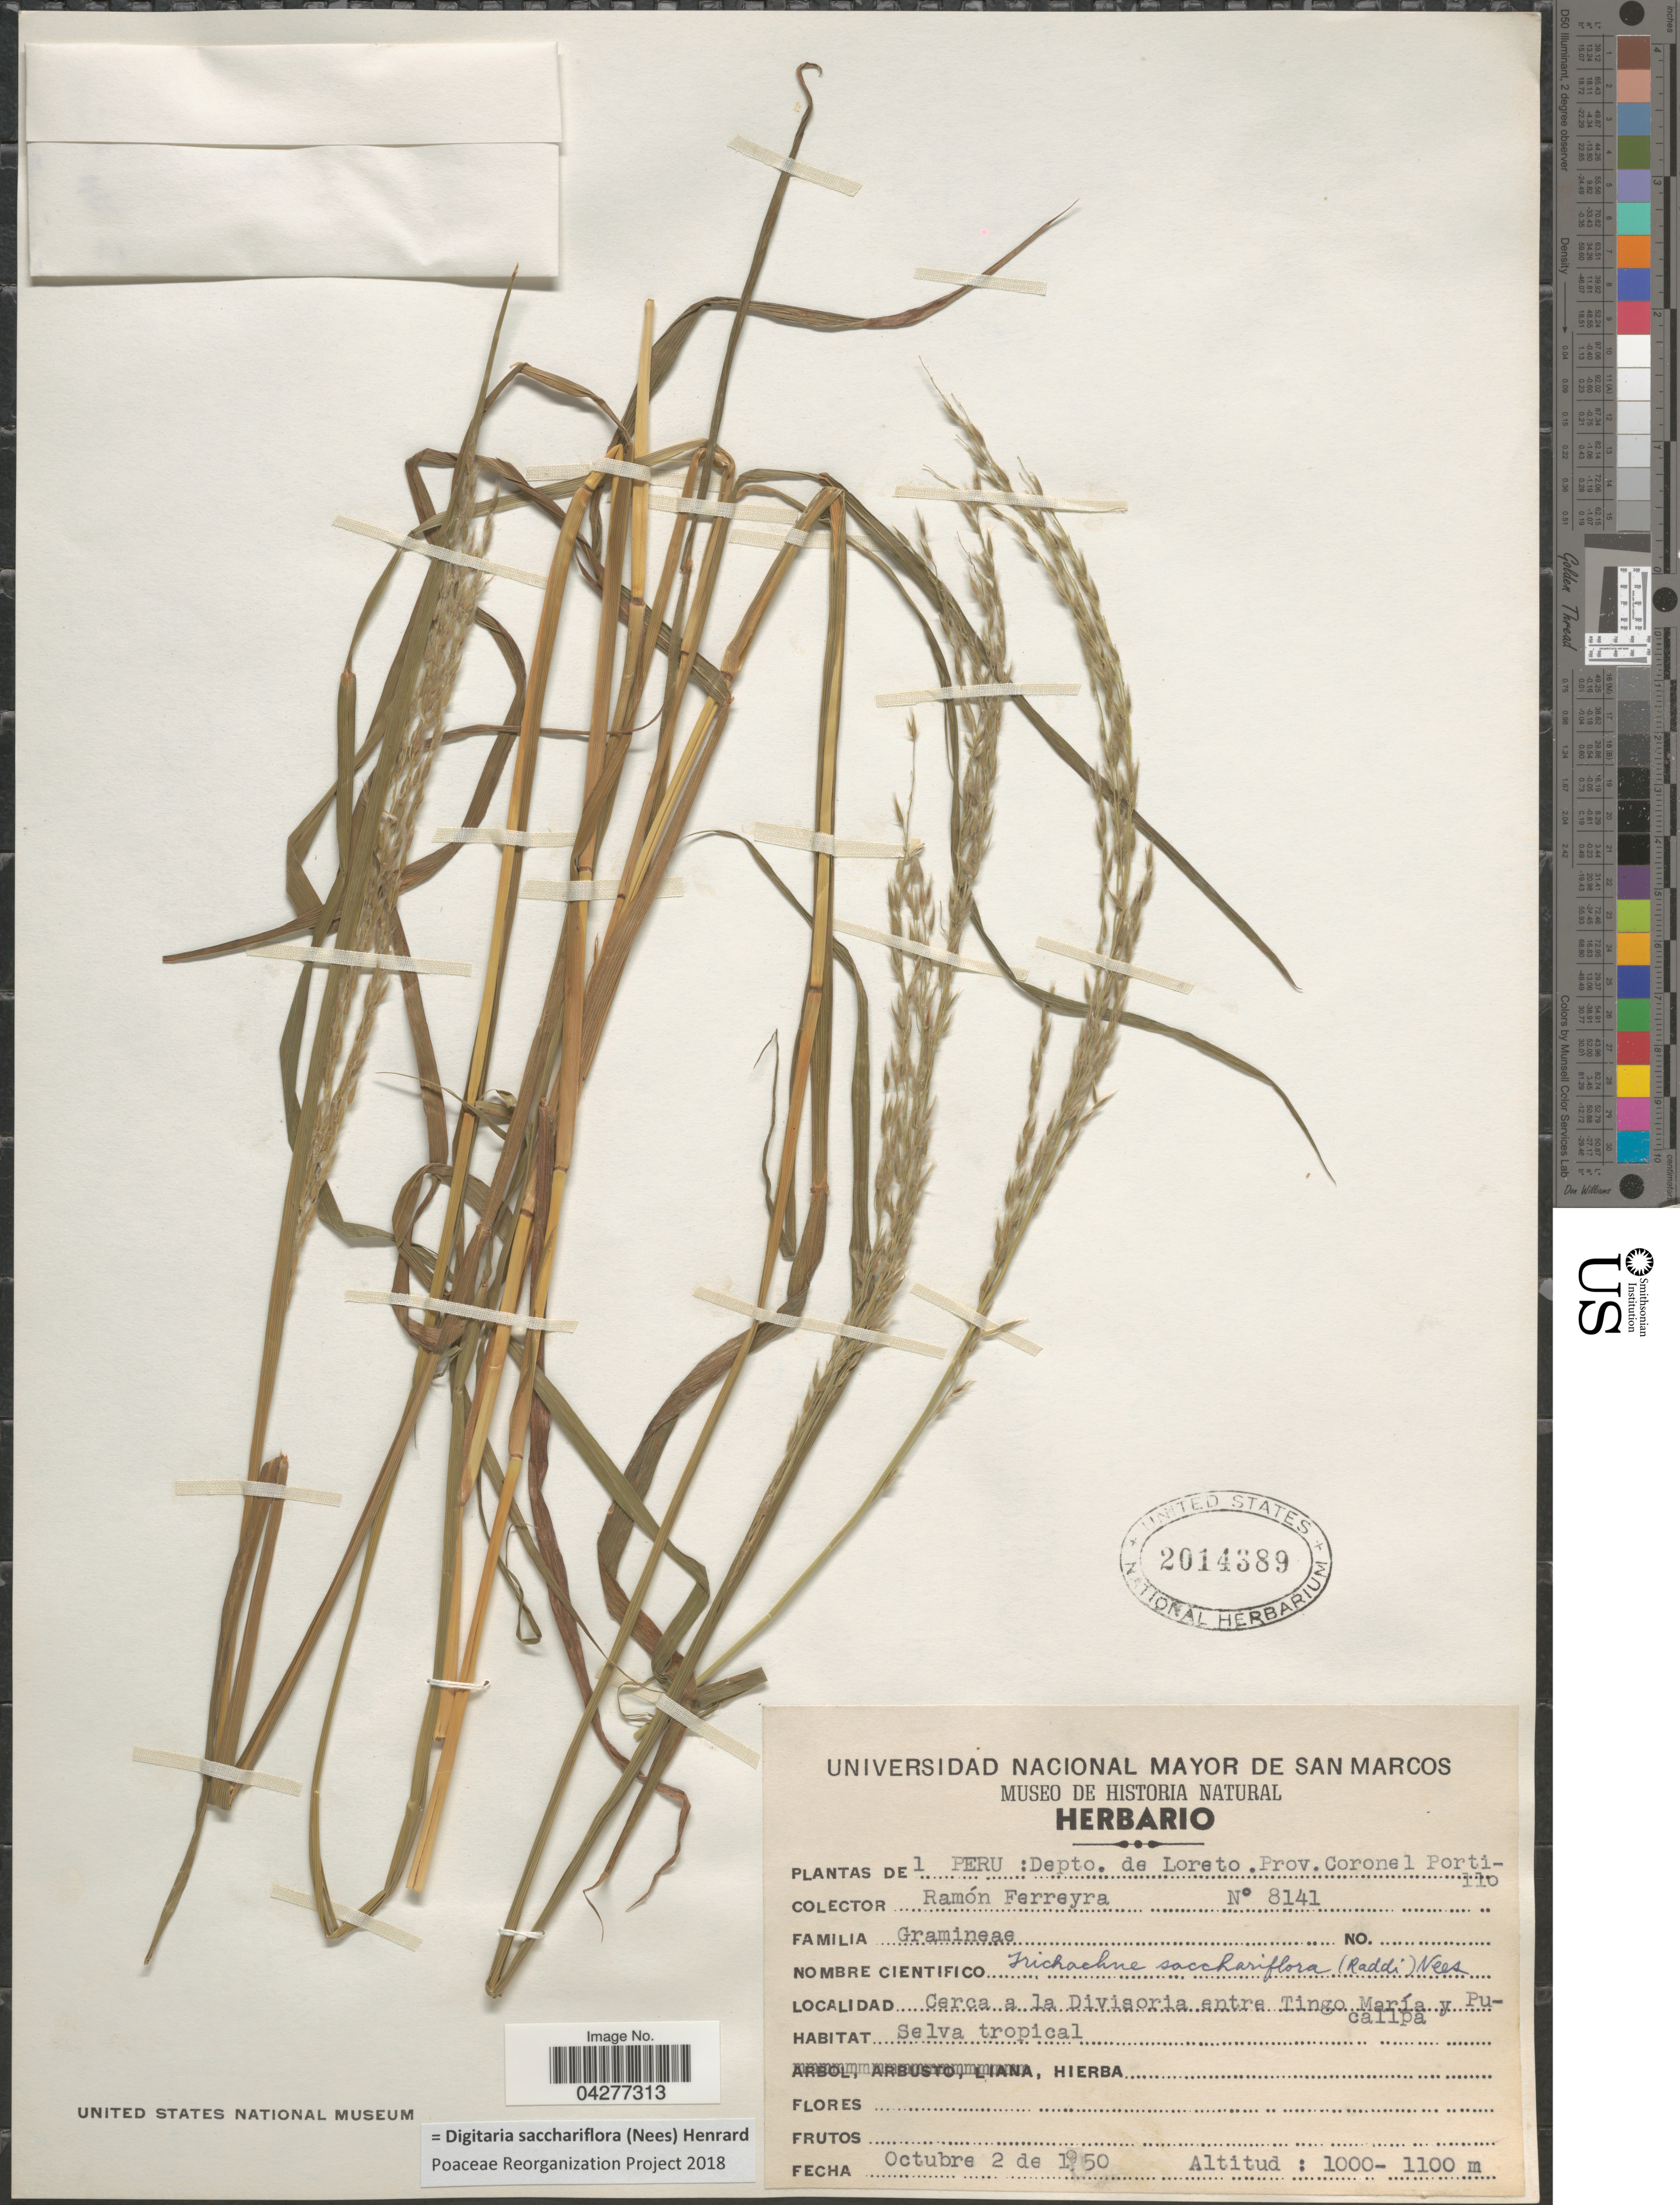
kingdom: Plantae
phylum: Tracheophyta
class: Liliopsida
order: Poales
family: Poaceae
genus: Digitaria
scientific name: Digitaria sacchariflora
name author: (Nees) Henr.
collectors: R. A. Ferreyra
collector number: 8141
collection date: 1950-10-02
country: Peru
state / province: Loreto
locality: Depto. de Loreto. Prov. Coronel Portillo. Cerca a la Divisoria entre Tingo María y Pucallpa.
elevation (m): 1000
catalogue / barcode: US 2014389